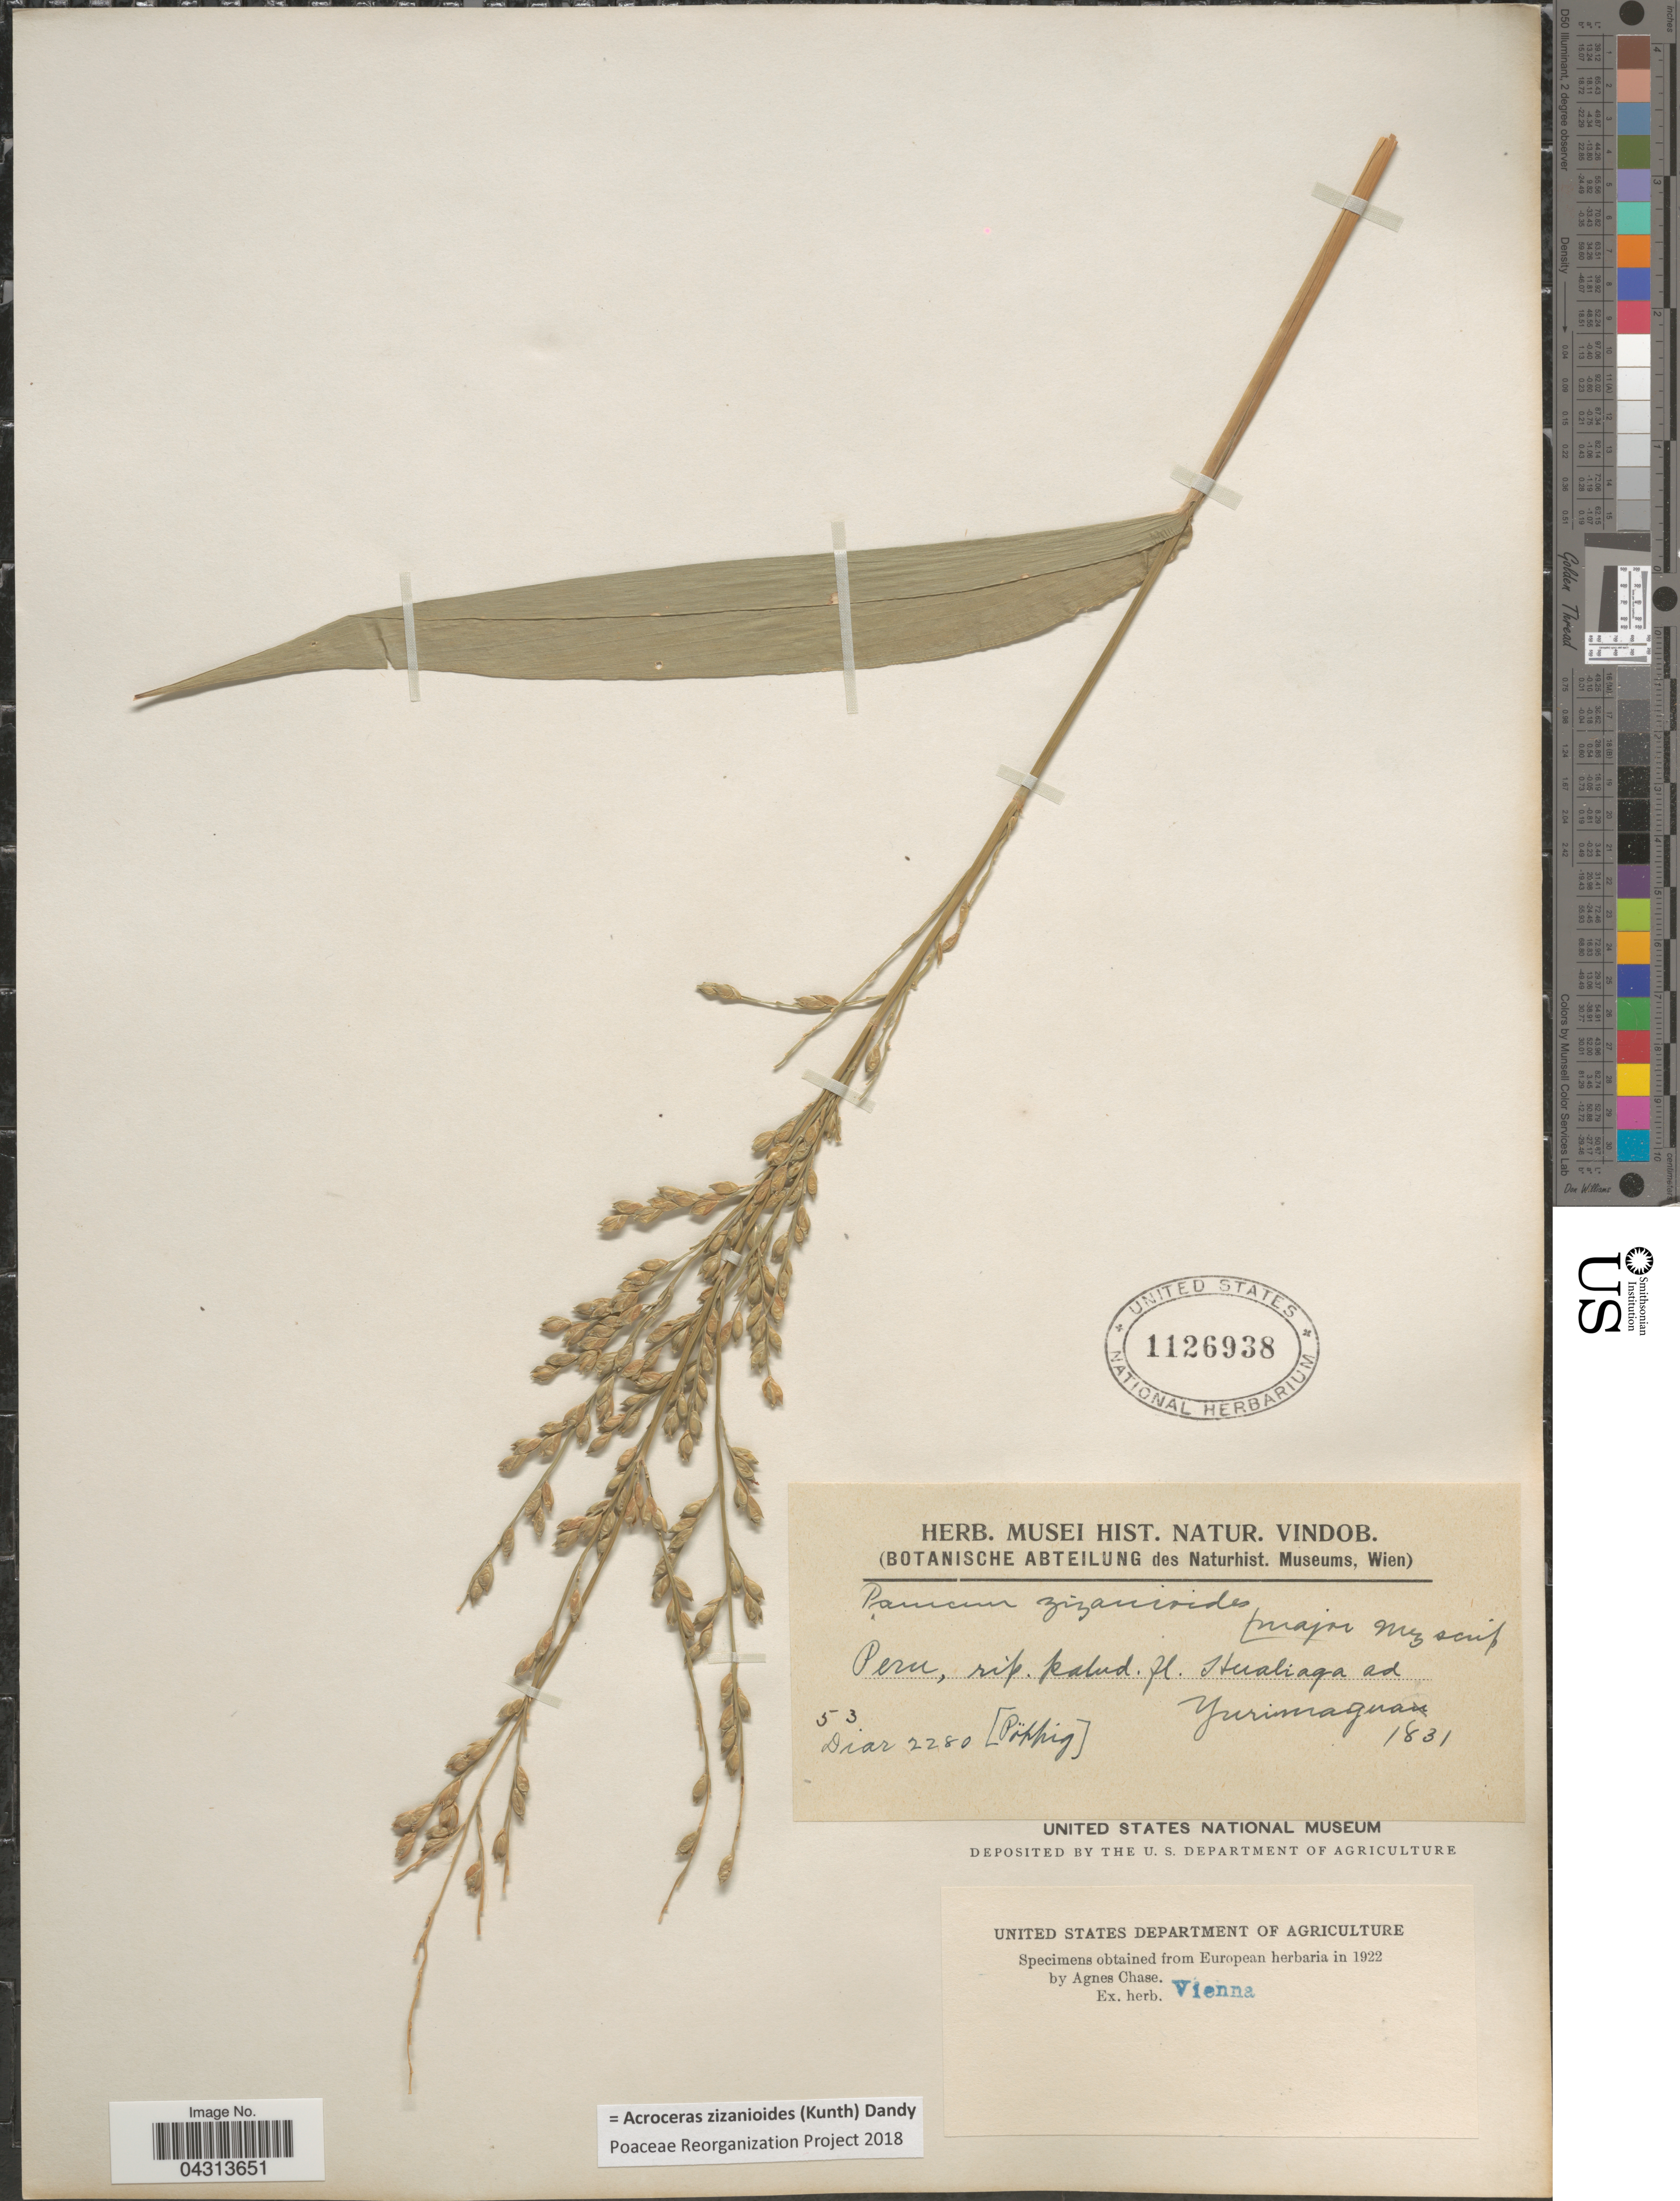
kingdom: Plantae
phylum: Tracheophyta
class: Liliopsida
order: Poales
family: Poaceae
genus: Acroceras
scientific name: Acroceras zizanioides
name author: (Kunth) Dandy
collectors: Diar & -. Poppig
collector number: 53/2280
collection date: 1831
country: Peru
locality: Rip. palud. Huallaga ad Yurimagua.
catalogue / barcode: US 1126938